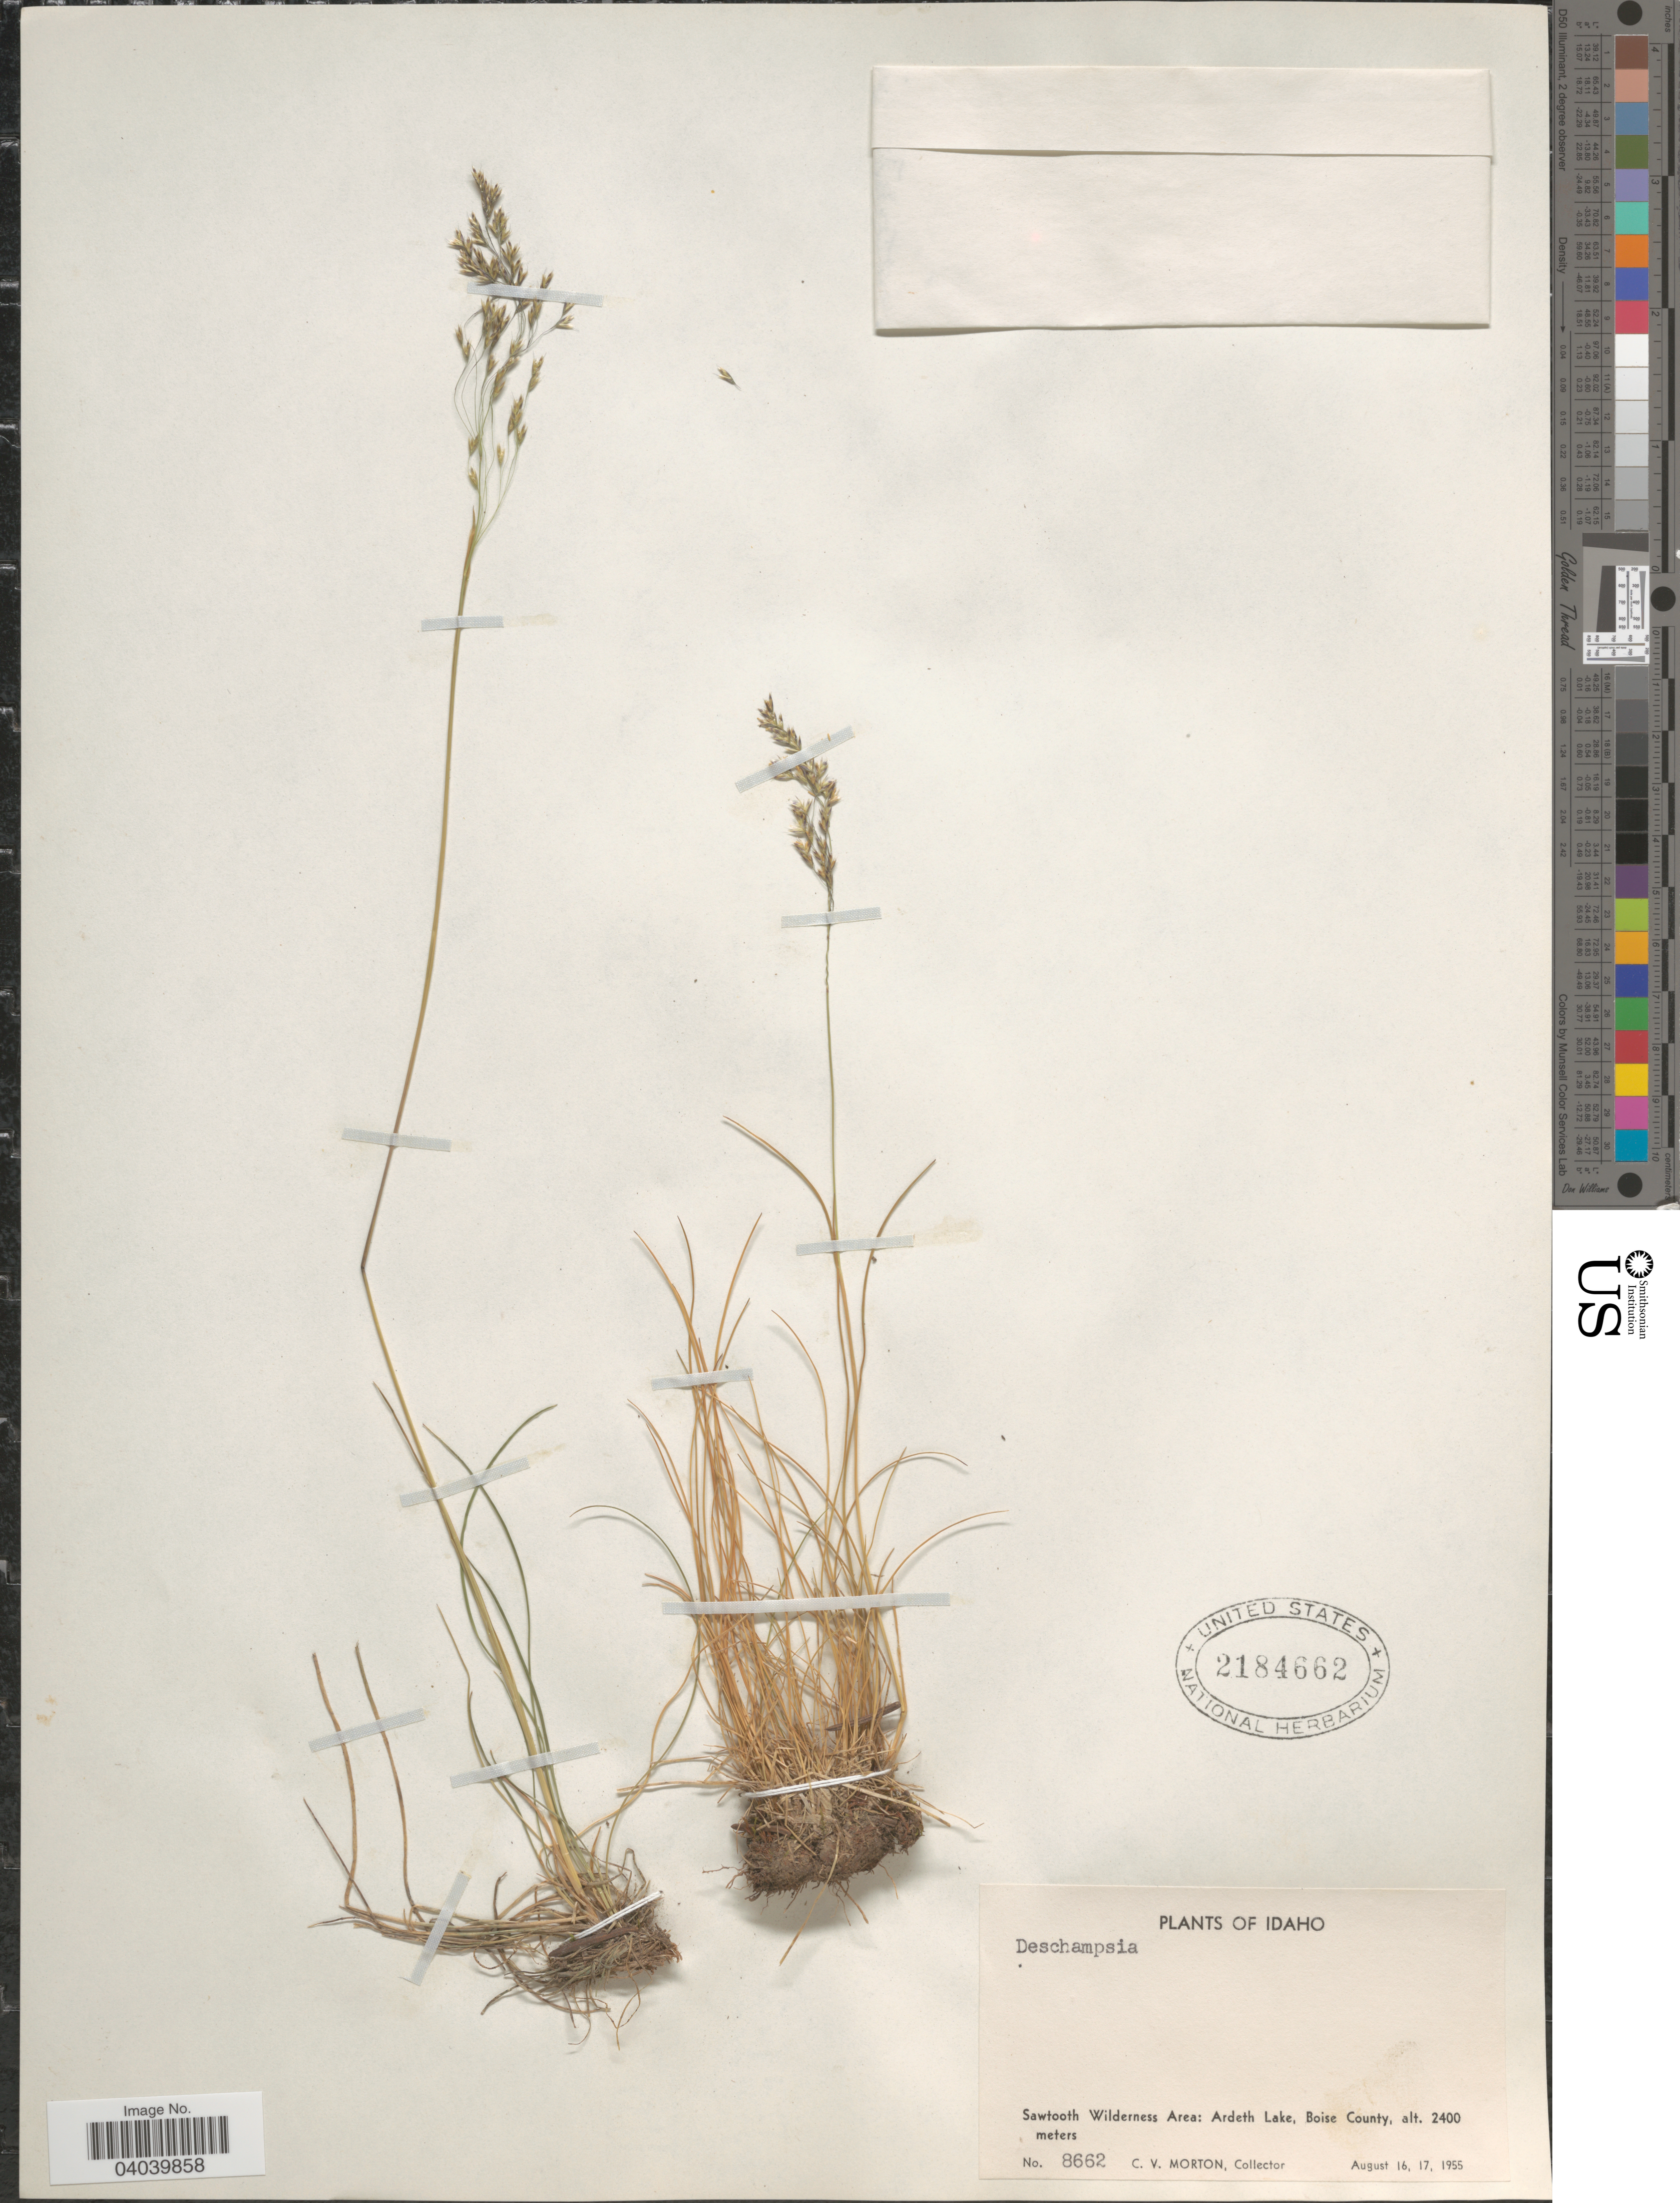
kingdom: Plantae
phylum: Tracheophyta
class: Liliopsida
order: Poales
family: Poaceae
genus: Deschampsia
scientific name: Deschampsia sp.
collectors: C. V. Morton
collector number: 8662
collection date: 1955-08-16/1955-08-17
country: United States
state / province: Idaho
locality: Sawtooth Wilderness Area: Ardeth Lake, Boise County.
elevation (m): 2400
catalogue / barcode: US 2184662